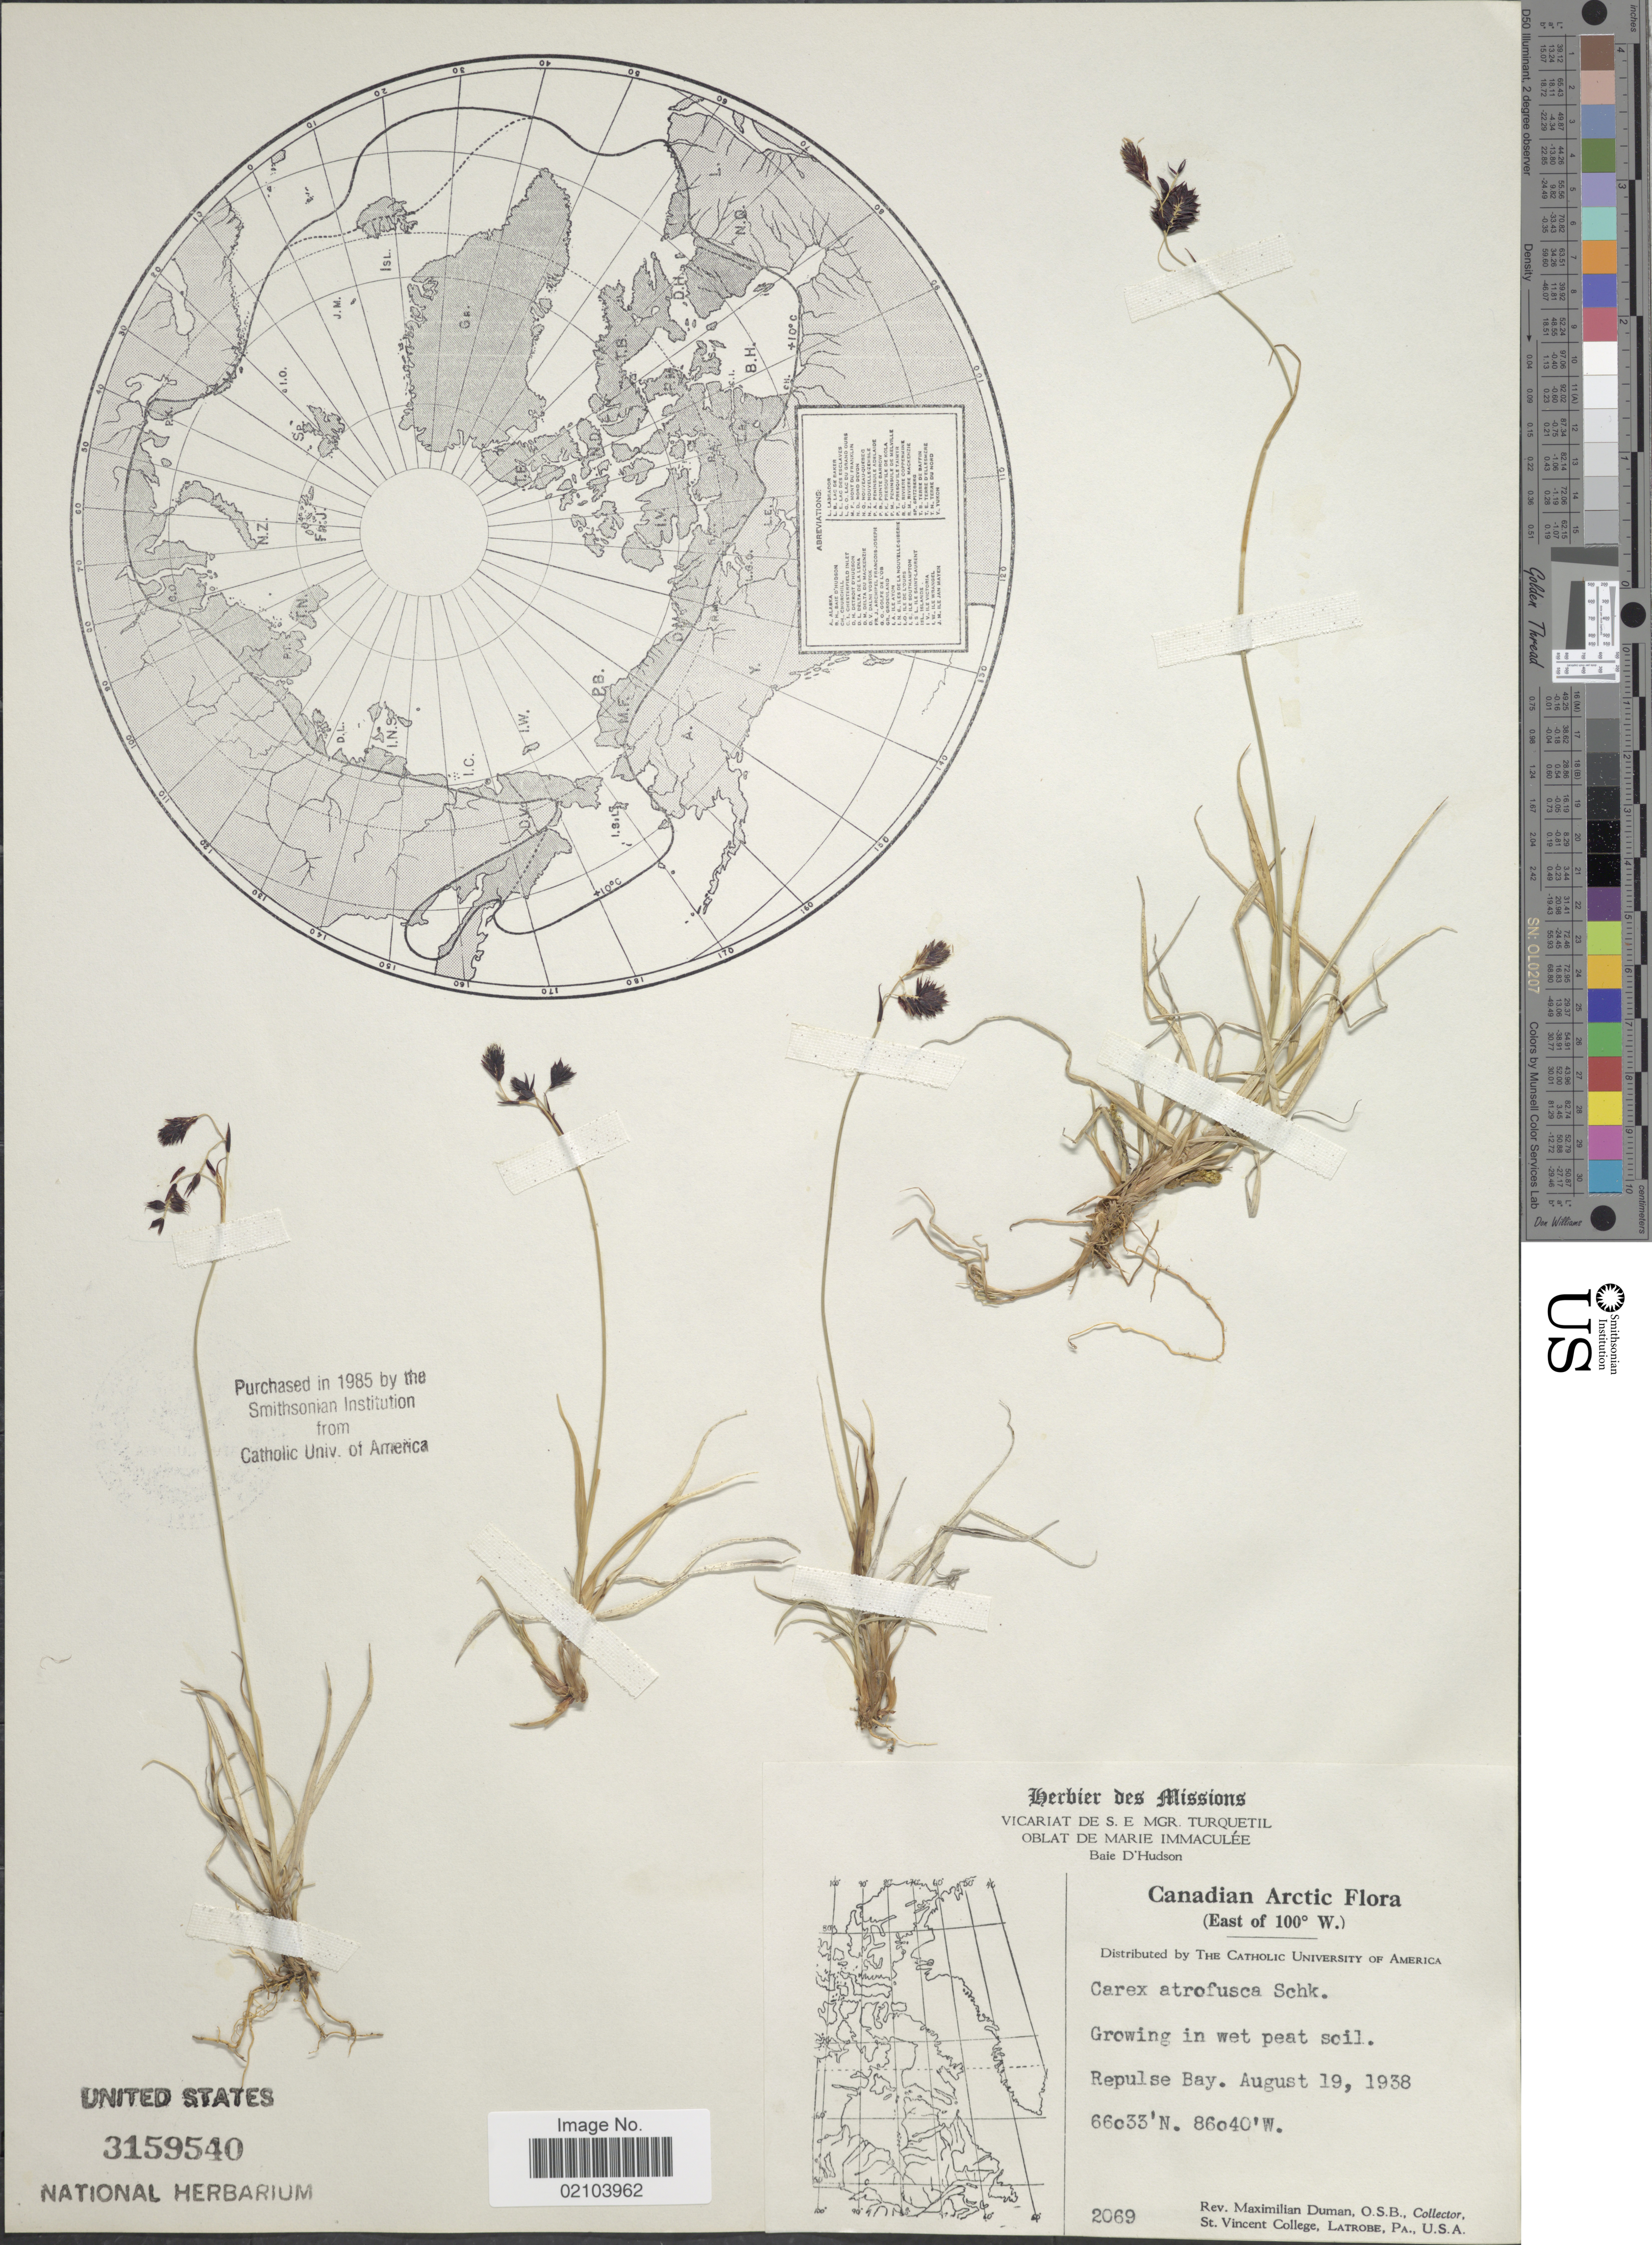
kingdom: Plantae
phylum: Tracheophyta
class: Liliopsida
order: Poales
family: Cyperaceae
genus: Carex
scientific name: Carex atrofusca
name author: Schkuhr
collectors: M. Duman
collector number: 2069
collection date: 1938-08-19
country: Canada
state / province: Nunavut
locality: Canadian Arctic (East of 100 º W.) Repulse Bay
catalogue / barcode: US 3159540